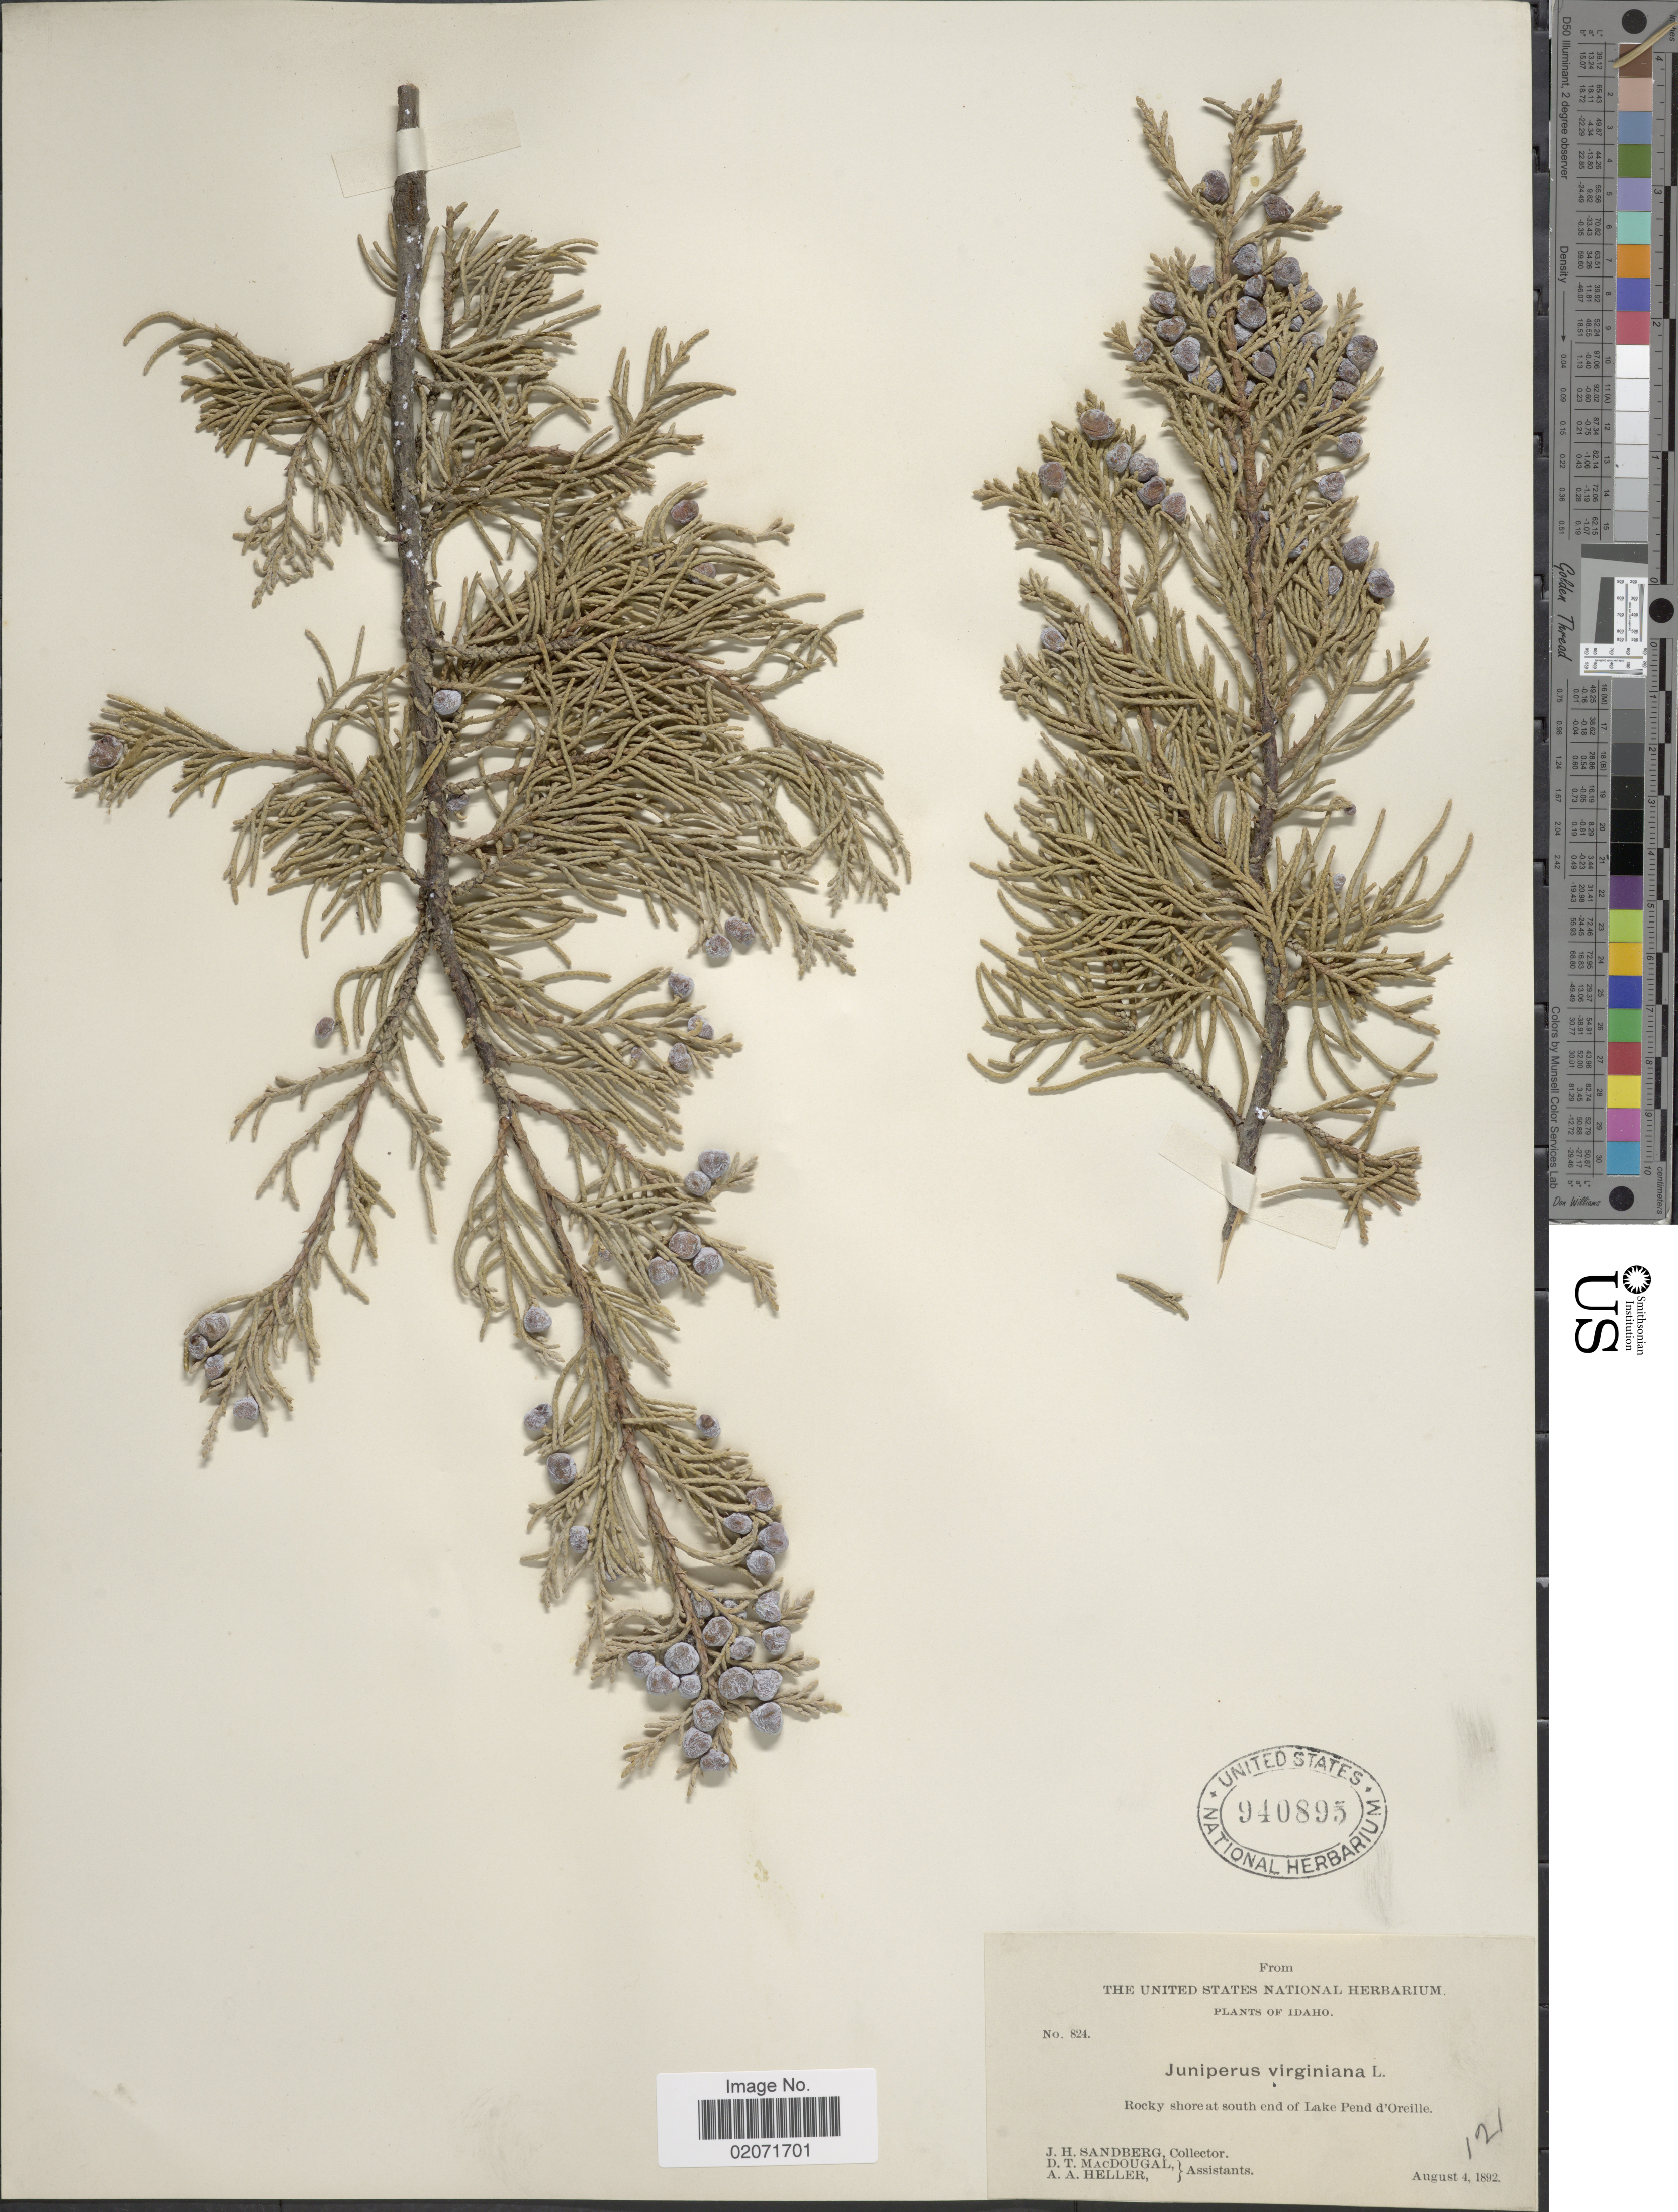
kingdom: Plantae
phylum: Tracheophyta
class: Pinopsida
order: Pinales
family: Cupressaceae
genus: Juniperus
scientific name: Juniperus scopulorum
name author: Sarg.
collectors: J. H. Sandberg, D. T. MacDougal & A. A. Heller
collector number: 824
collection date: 1892-08-04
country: United States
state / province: Idaho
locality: Rocky shore at south end of Lake Pend d'Oreille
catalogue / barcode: US 940895